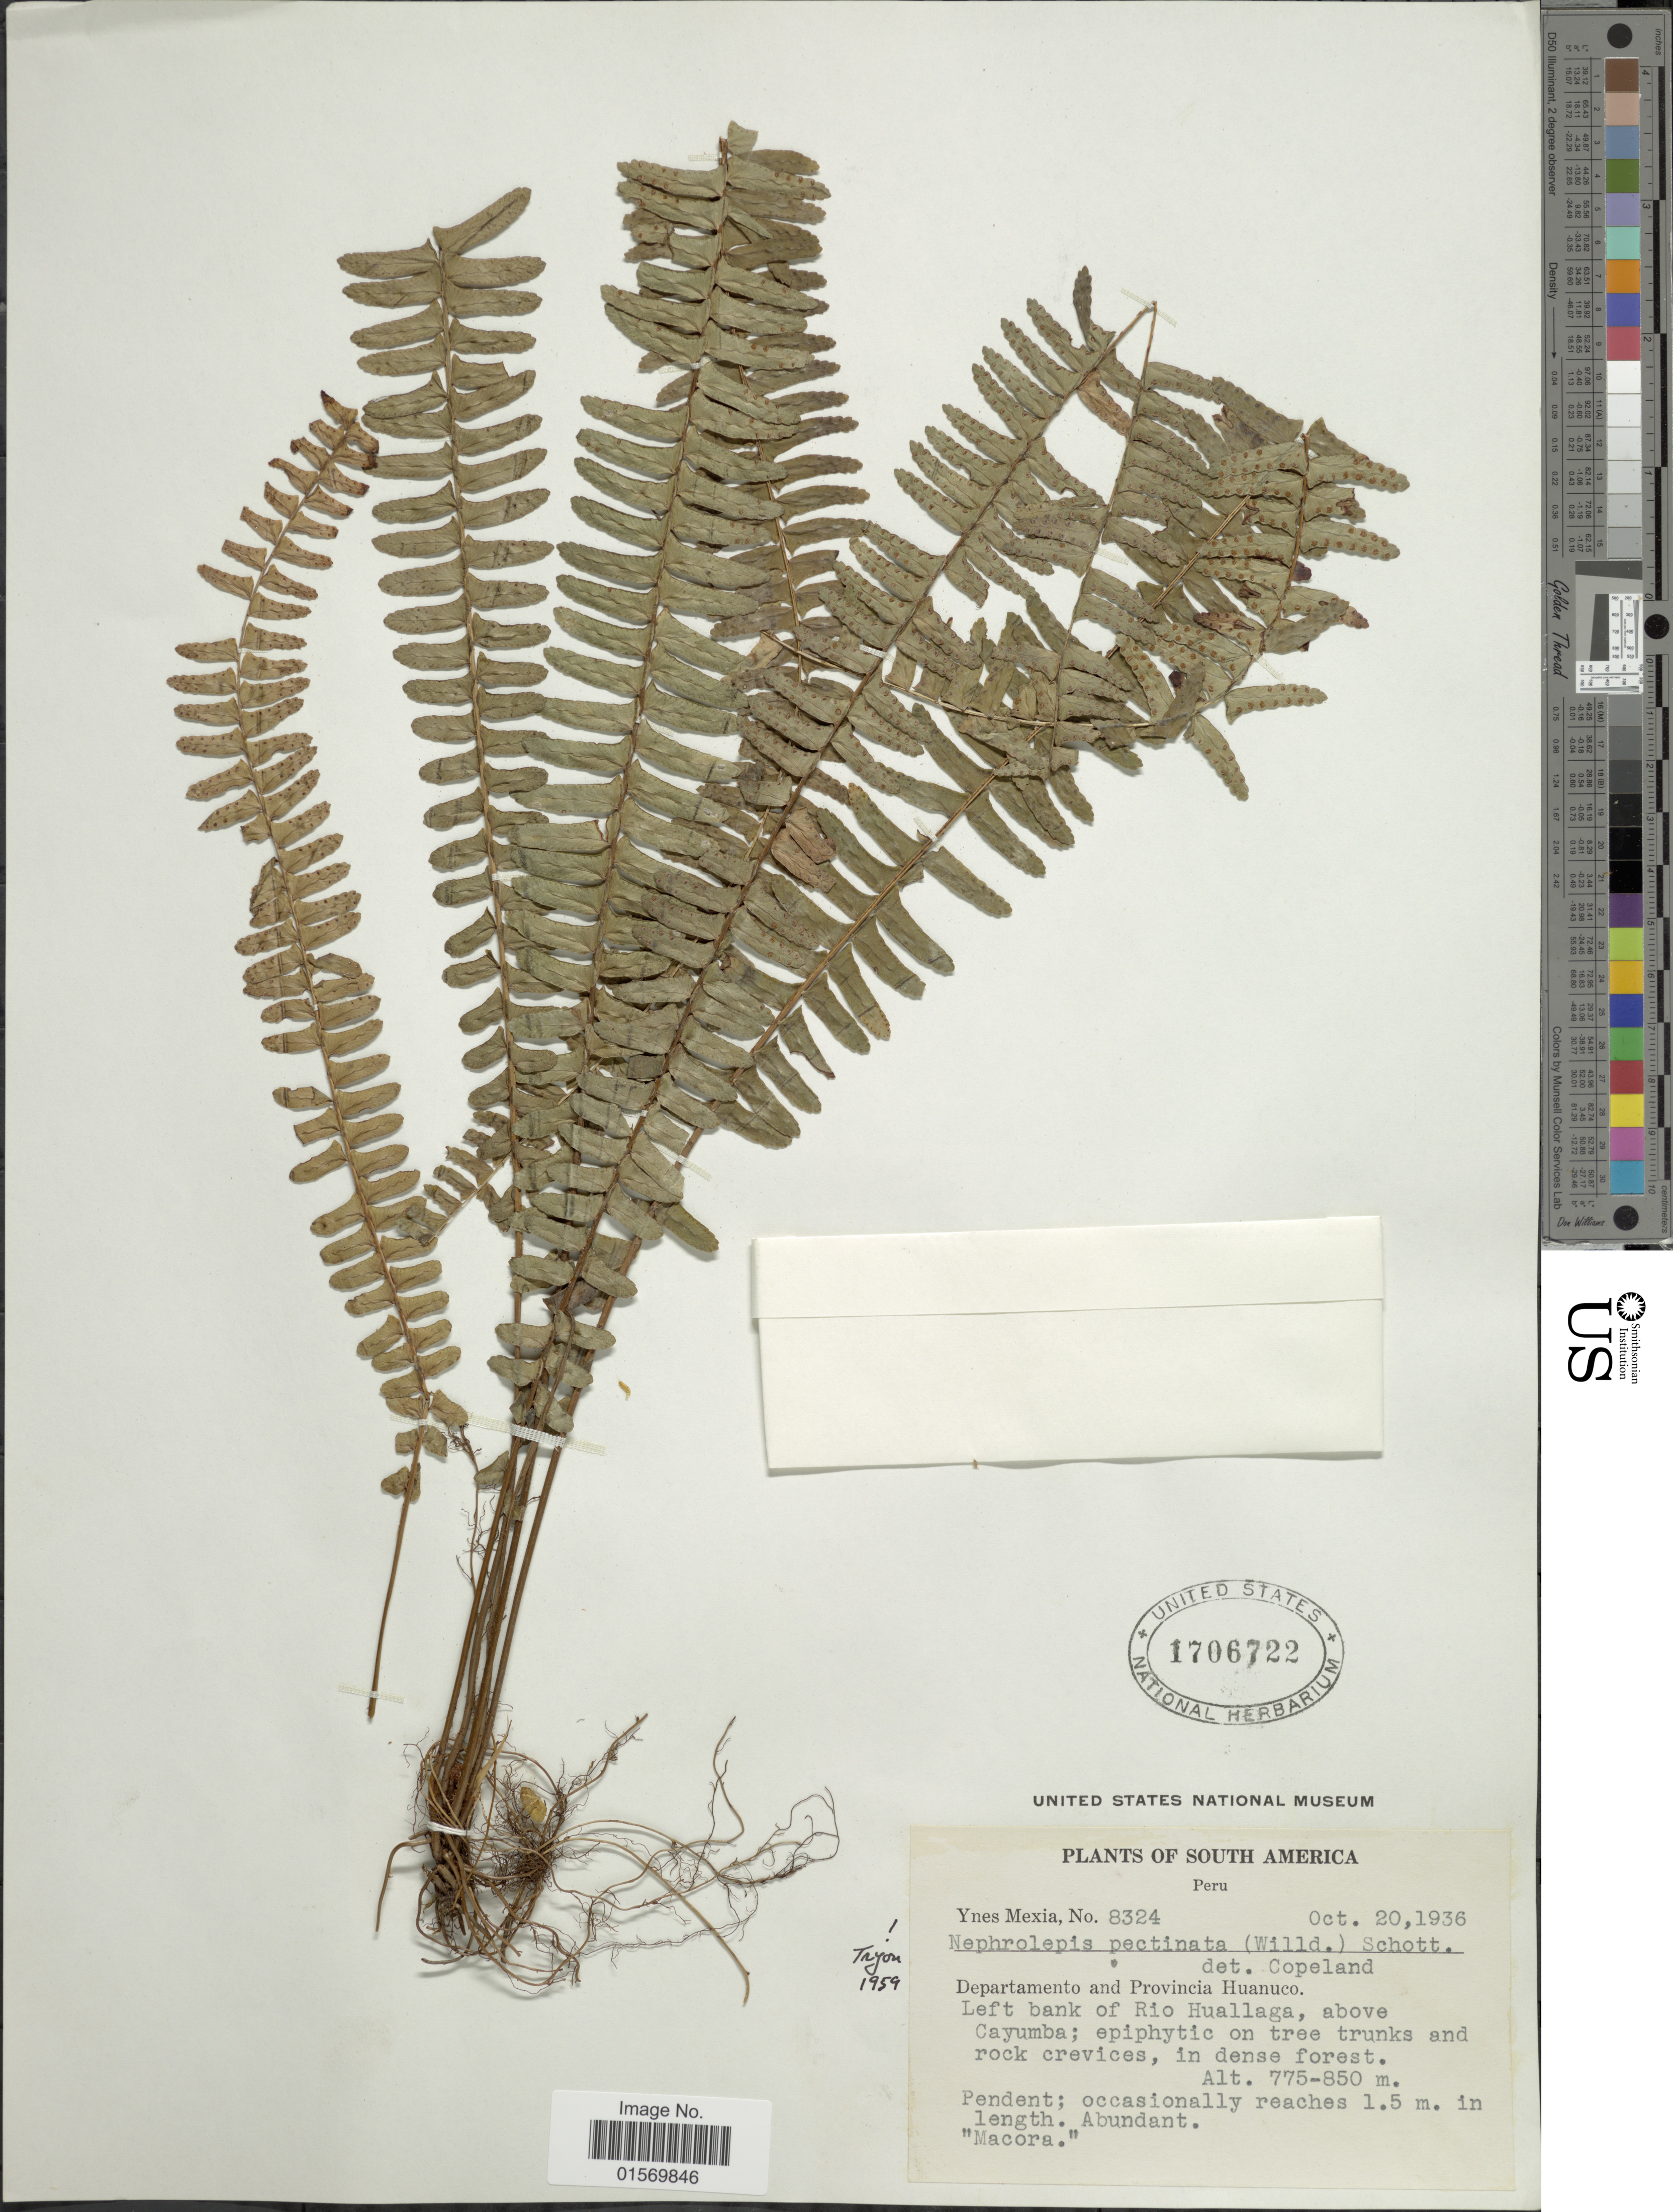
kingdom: Plantae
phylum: Tracheophyta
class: Polypodiopsida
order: Polypodiales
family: Nephrolepidaceae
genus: Nephrolepis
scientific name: Nephrolepis pectinata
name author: (Willd.) Schott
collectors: Y. Mexia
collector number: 8324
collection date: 1936-10-20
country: Peru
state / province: Huánuco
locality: Left bank of Rio Huallaga, above Cayumba.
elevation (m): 775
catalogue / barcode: US 1706722